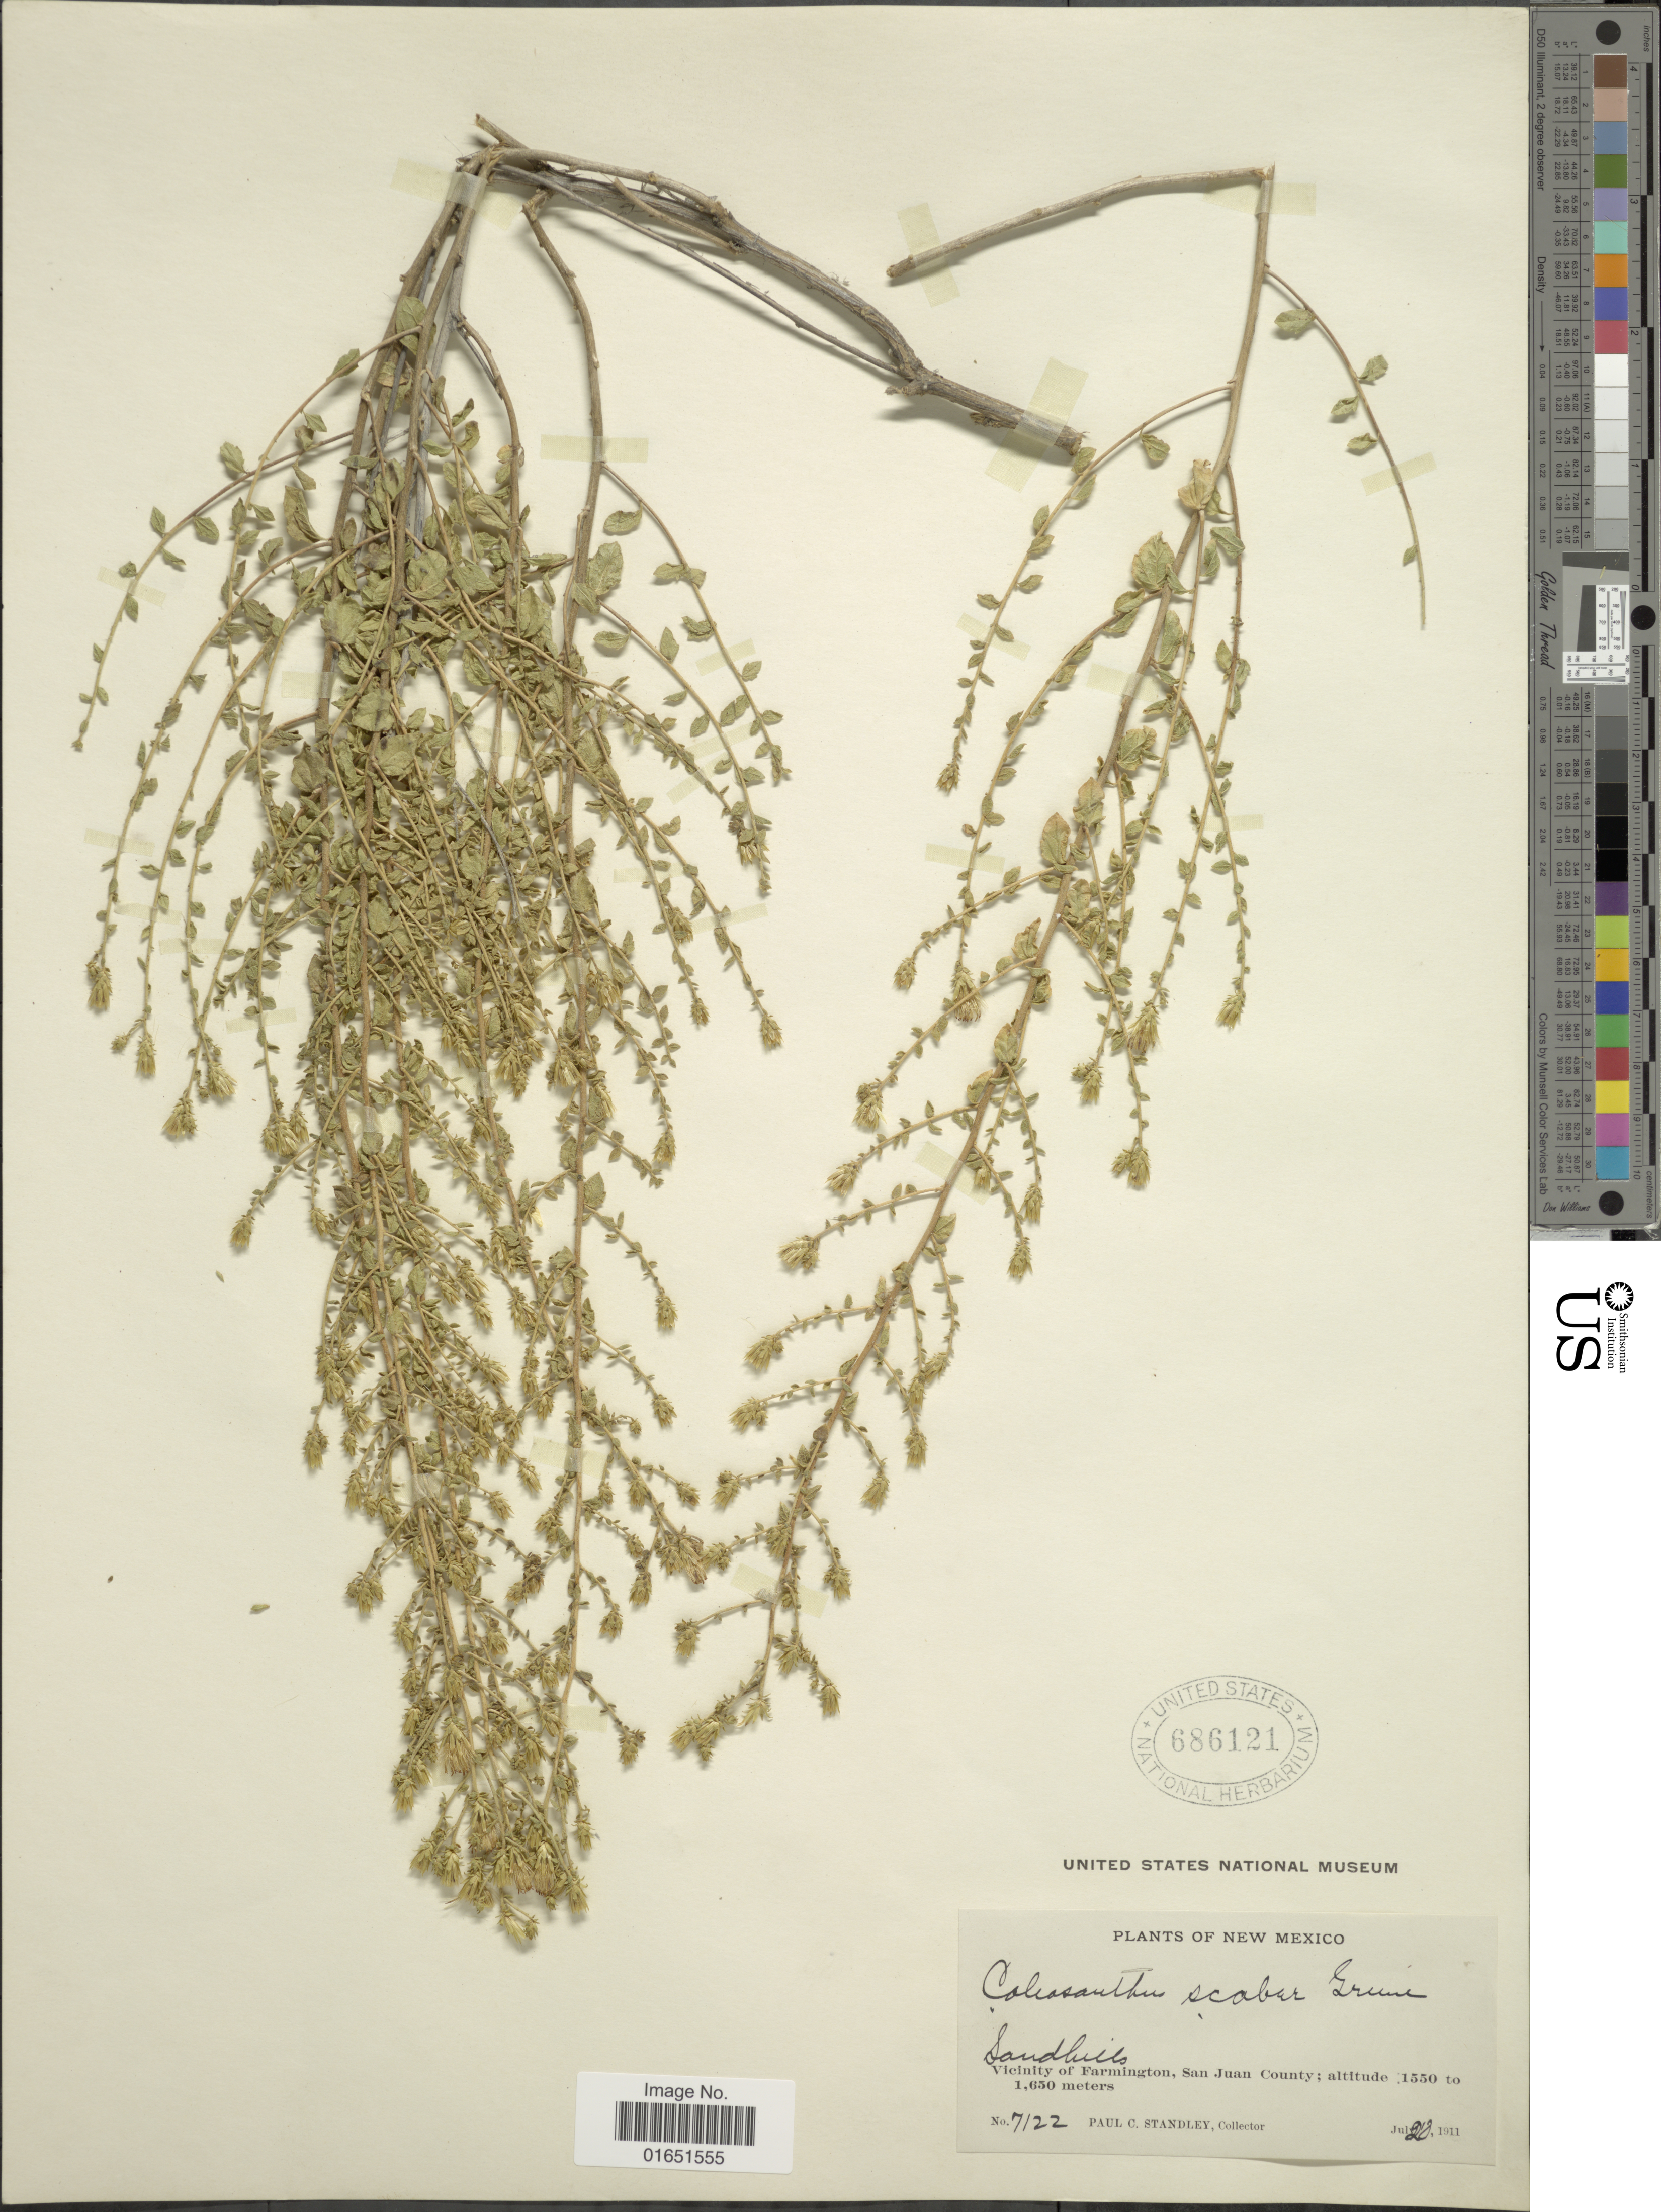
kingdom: Plantae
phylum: Tracheophyta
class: Magnoliopsida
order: Asterales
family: Asteraceae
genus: Brickellia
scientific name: Brickellia scabra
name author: (A. Gray) A. Nelson ex B.L. Rob.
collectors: P. C. Standley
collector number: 7122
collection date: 1911-07-28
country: United States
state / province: New Mexico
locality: Sandhill, Vicinity of Farmington, San Juan County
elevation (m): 1550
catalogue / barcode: US 686121